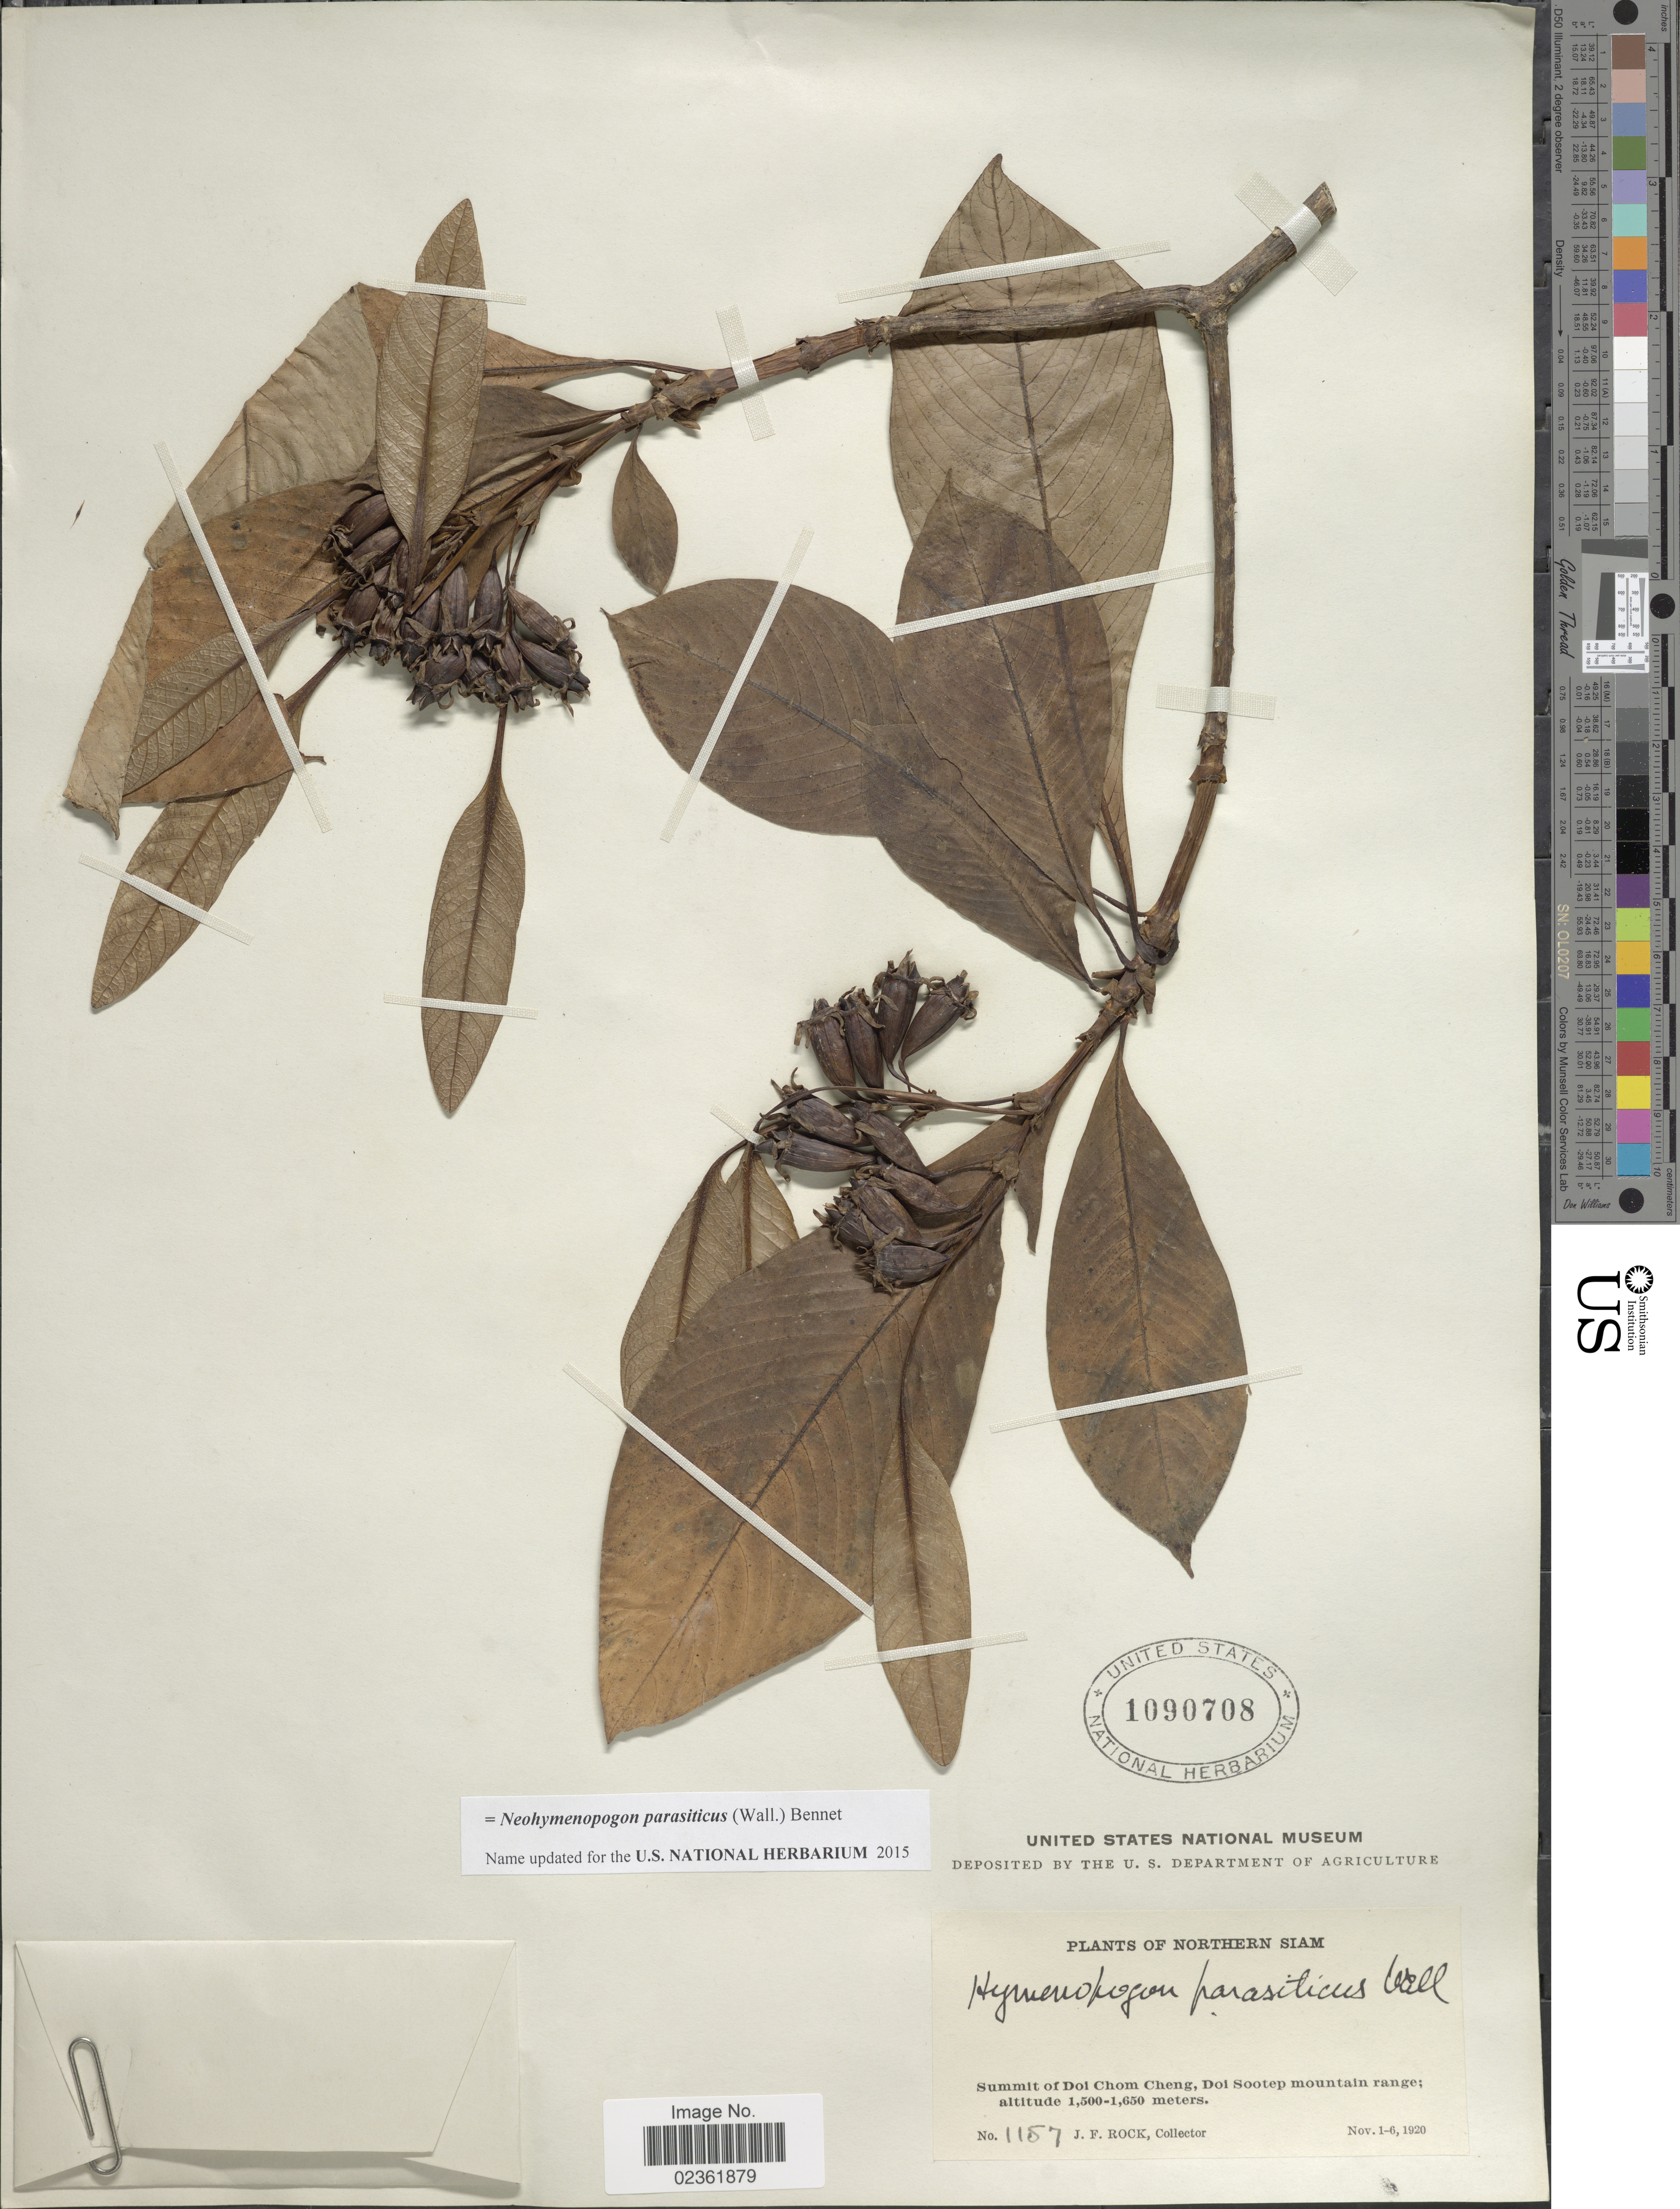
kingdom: Plantae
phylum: Tracheophyta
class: Magnoliopsida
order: Gentianales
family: Rubiaceae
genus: Neohymenopogon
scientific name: Neohymenopogon parasiticus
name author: (Wall.) Bennet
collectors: J. Rock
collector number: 1157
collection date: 1920-11-01/1920-11-06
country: Thailand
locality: Northern Siam, Summit of Doi Chom Cheng, Doi Sootep mountain range.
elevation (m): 1500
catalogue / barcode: US 1090708